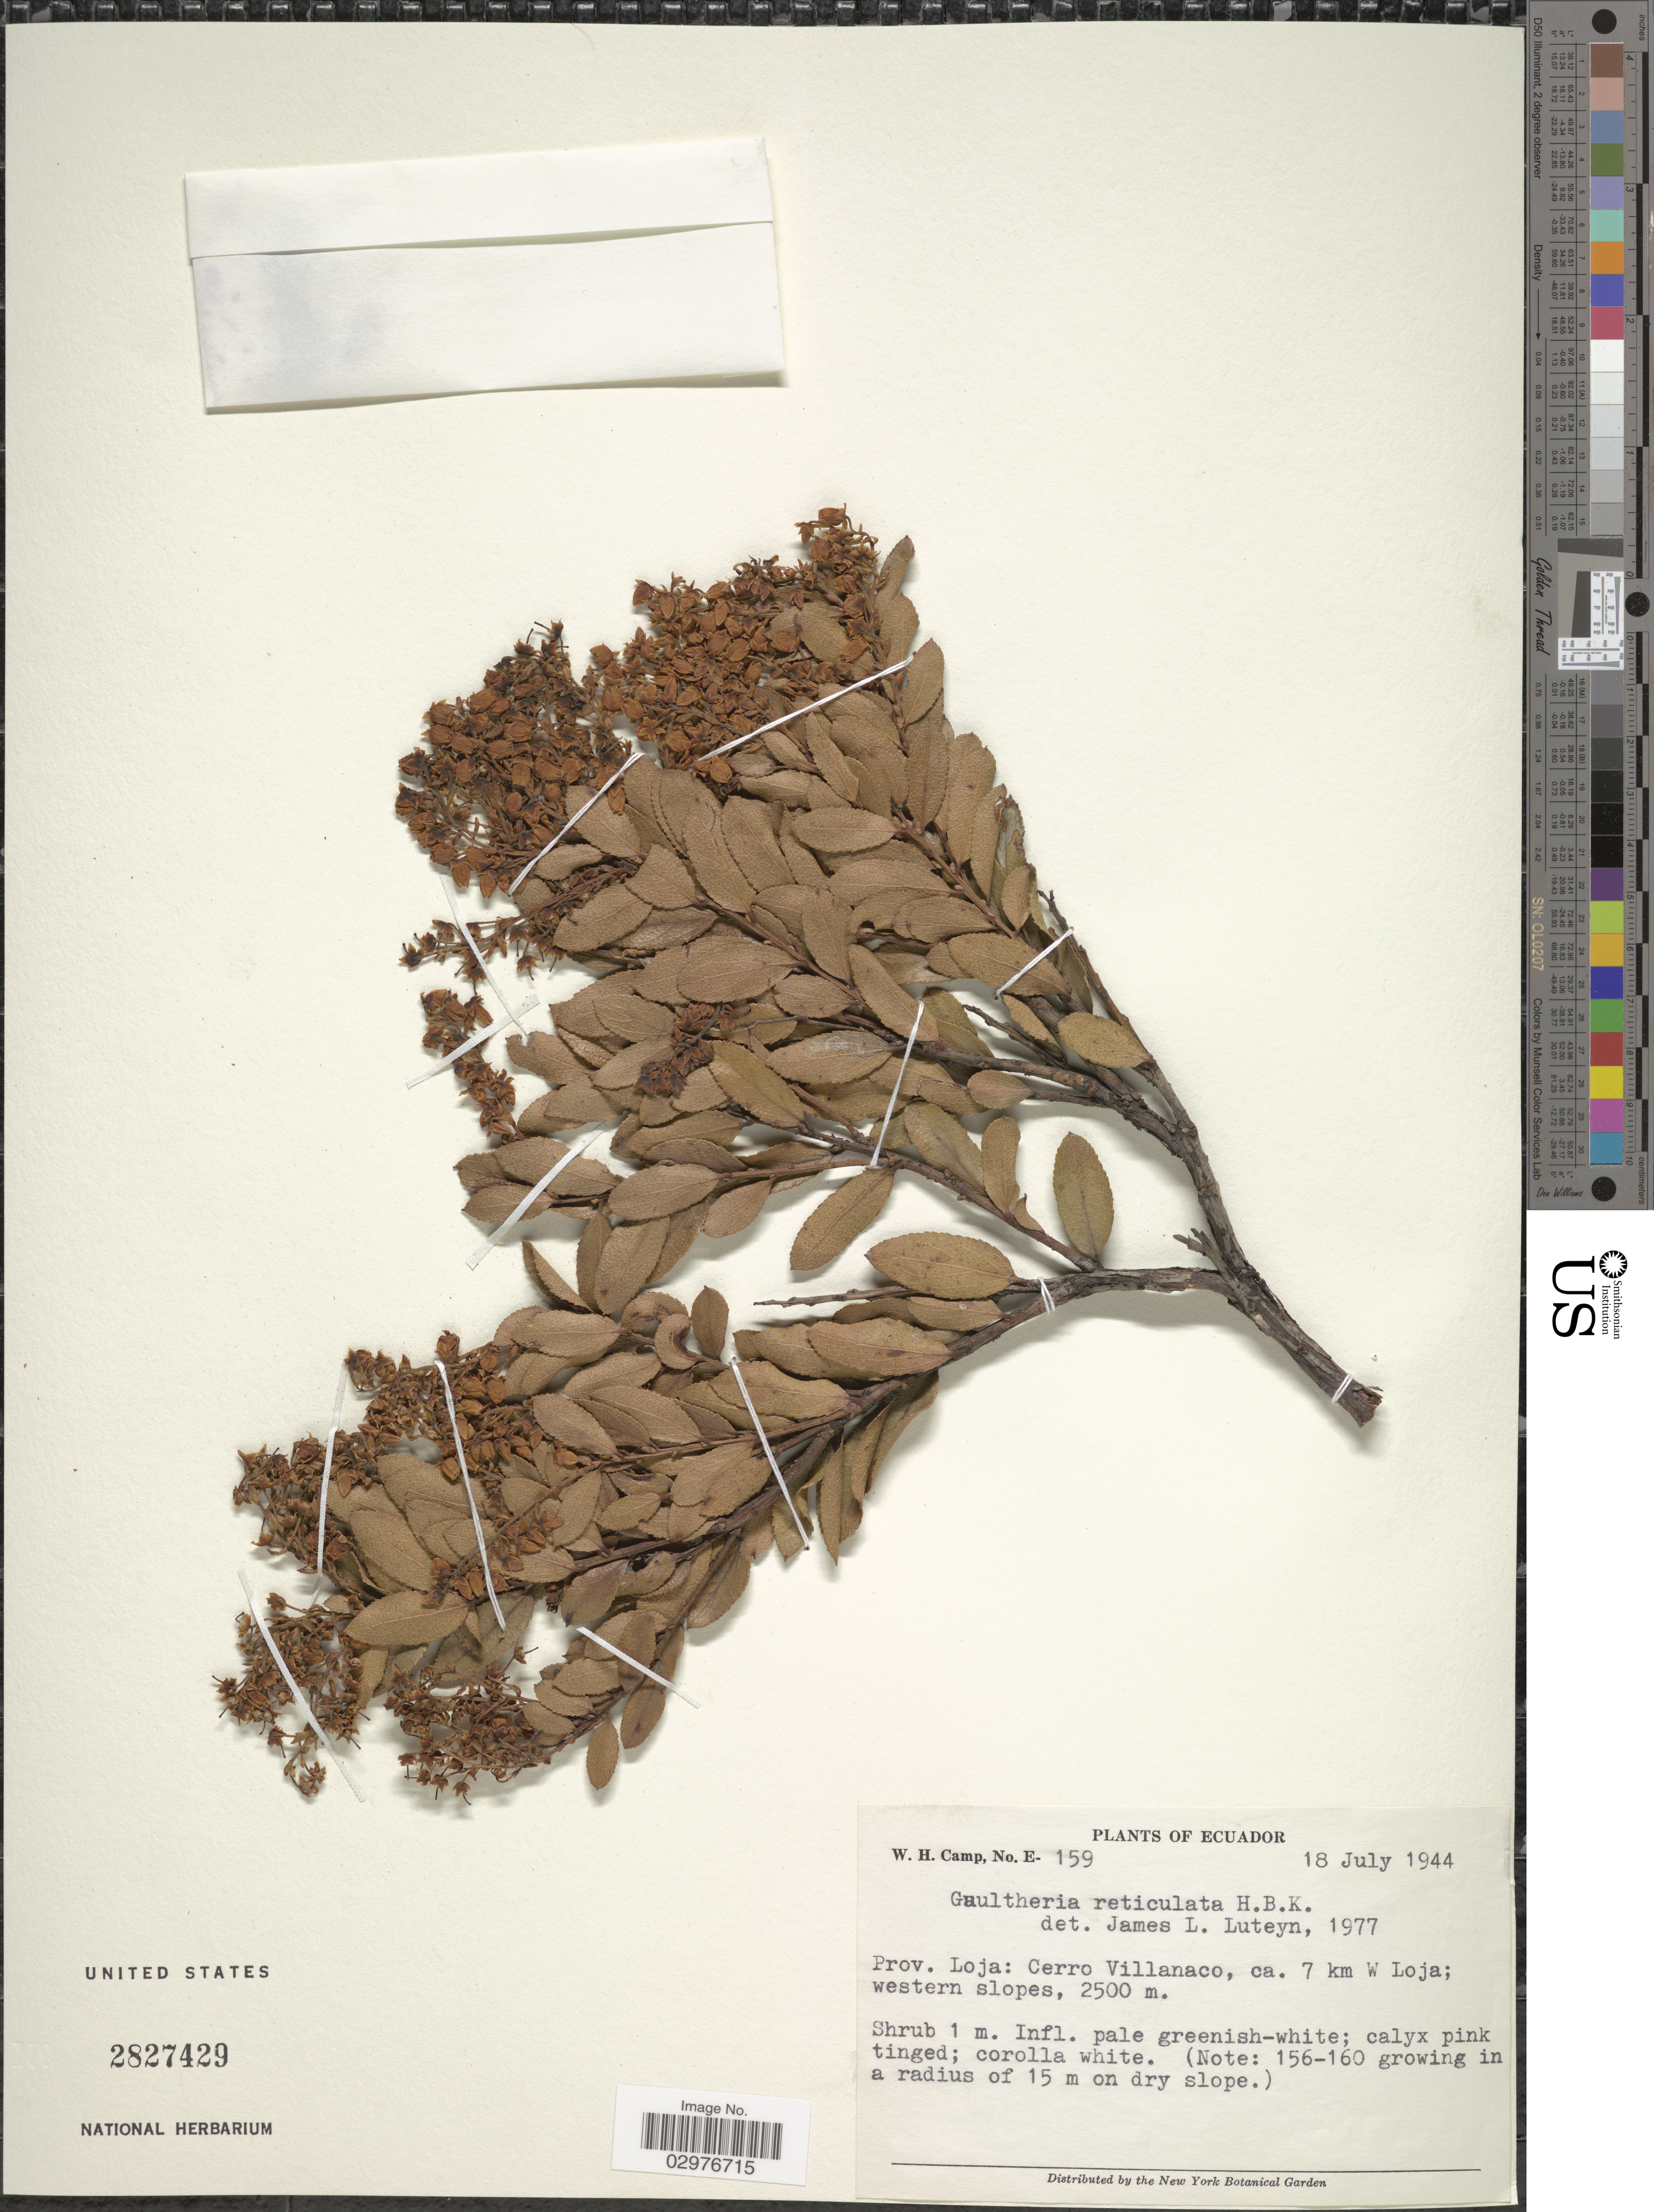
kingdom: Plantae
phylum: Tracheophyta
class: Magnoliopsida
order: Ericales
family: Ericaceae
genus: Gaultheria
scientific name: Gaultheria reticulata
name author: Kunth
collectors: W. H. Camp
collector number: E-159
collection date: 1944-07-18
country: Ecuador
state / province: Loja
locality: Cerro Villanaco, ca. 7 km W Loja; western slopes.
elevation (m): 2500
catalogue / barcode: US 2827429